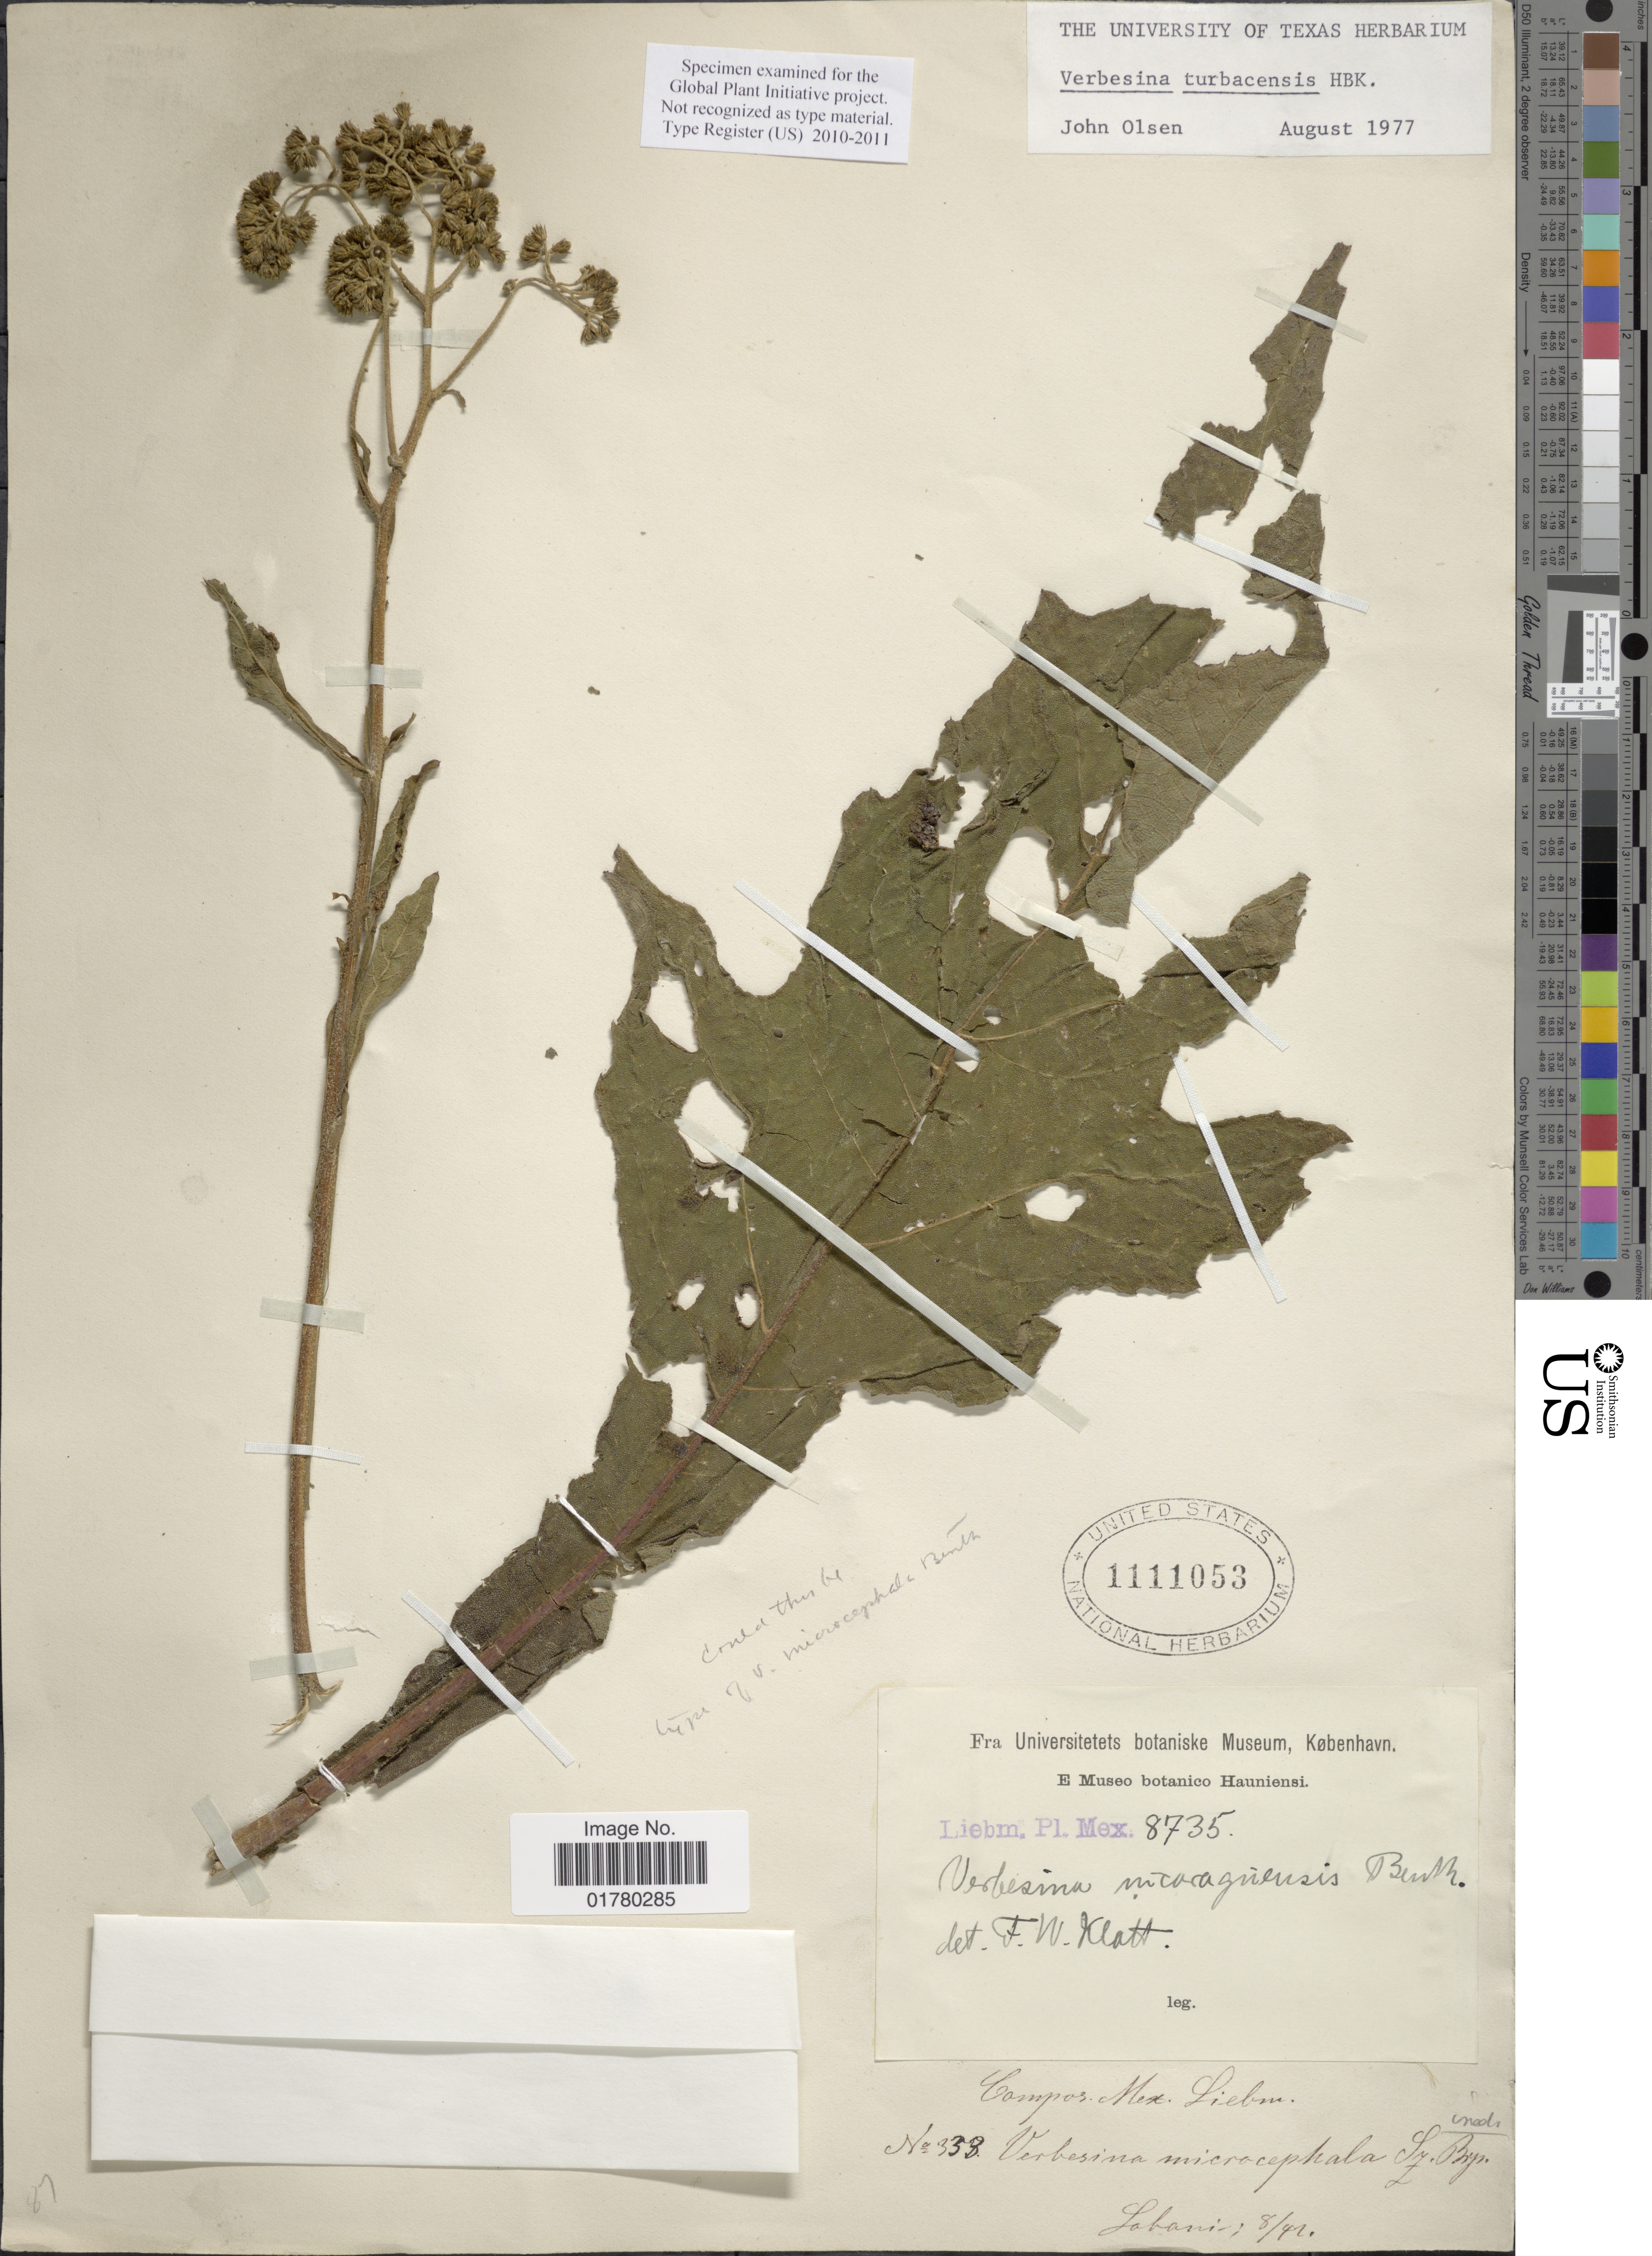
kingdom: Plantae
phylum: Tracheophyta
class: Magnoliopsida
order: Asterales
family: Asteraceae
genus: Verbesina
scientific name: Verbesina turbacensis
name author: Kunth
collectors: Liebmann, --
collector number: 8735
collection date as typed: Transcribed d/m/y: /8/42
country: Mexico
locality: Lobani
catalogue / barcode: US 1111053